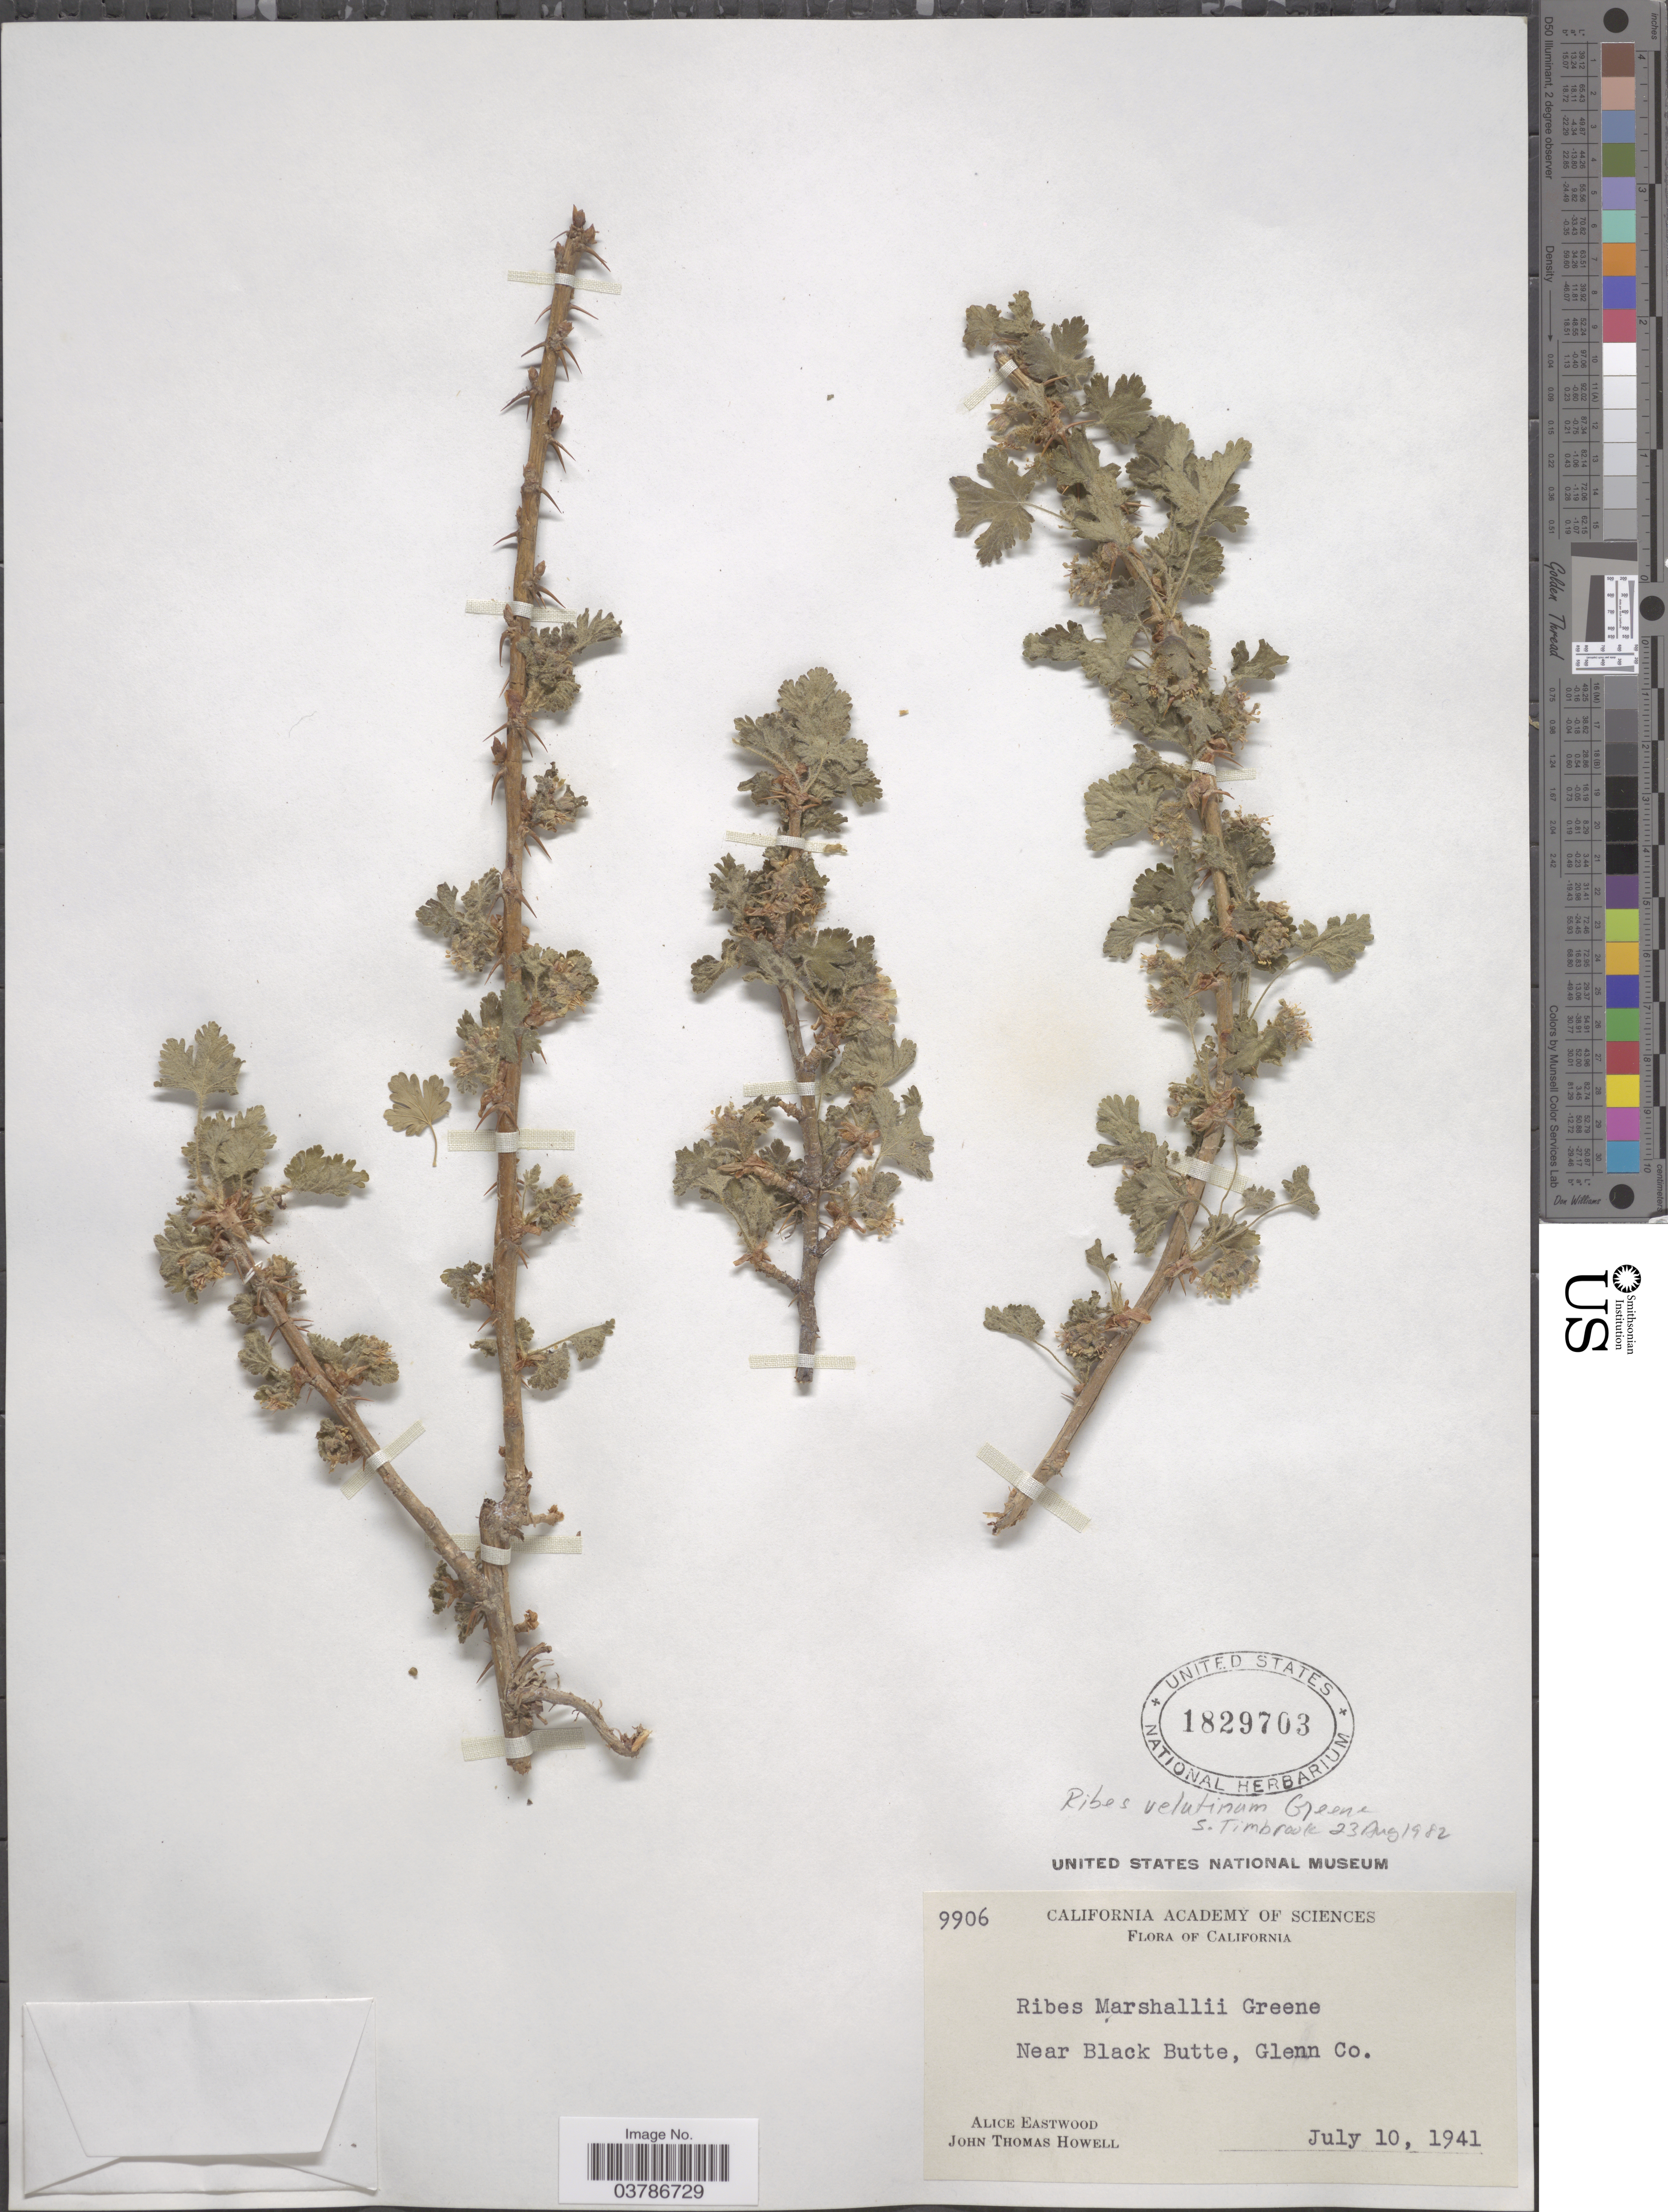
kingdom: Plantae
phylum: Tracheophyta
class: Magnoliopsida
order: Saxifragales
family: Grossulariaceae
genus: Ribes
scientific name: Ribes velutinum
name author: Greene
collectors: A. Eastwood & J. T. Howell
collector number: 9906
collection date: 1941-07-10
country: United States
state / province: California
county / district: Glenn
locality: Near Black Butte, Glenn Co.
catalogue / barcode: US 1829703